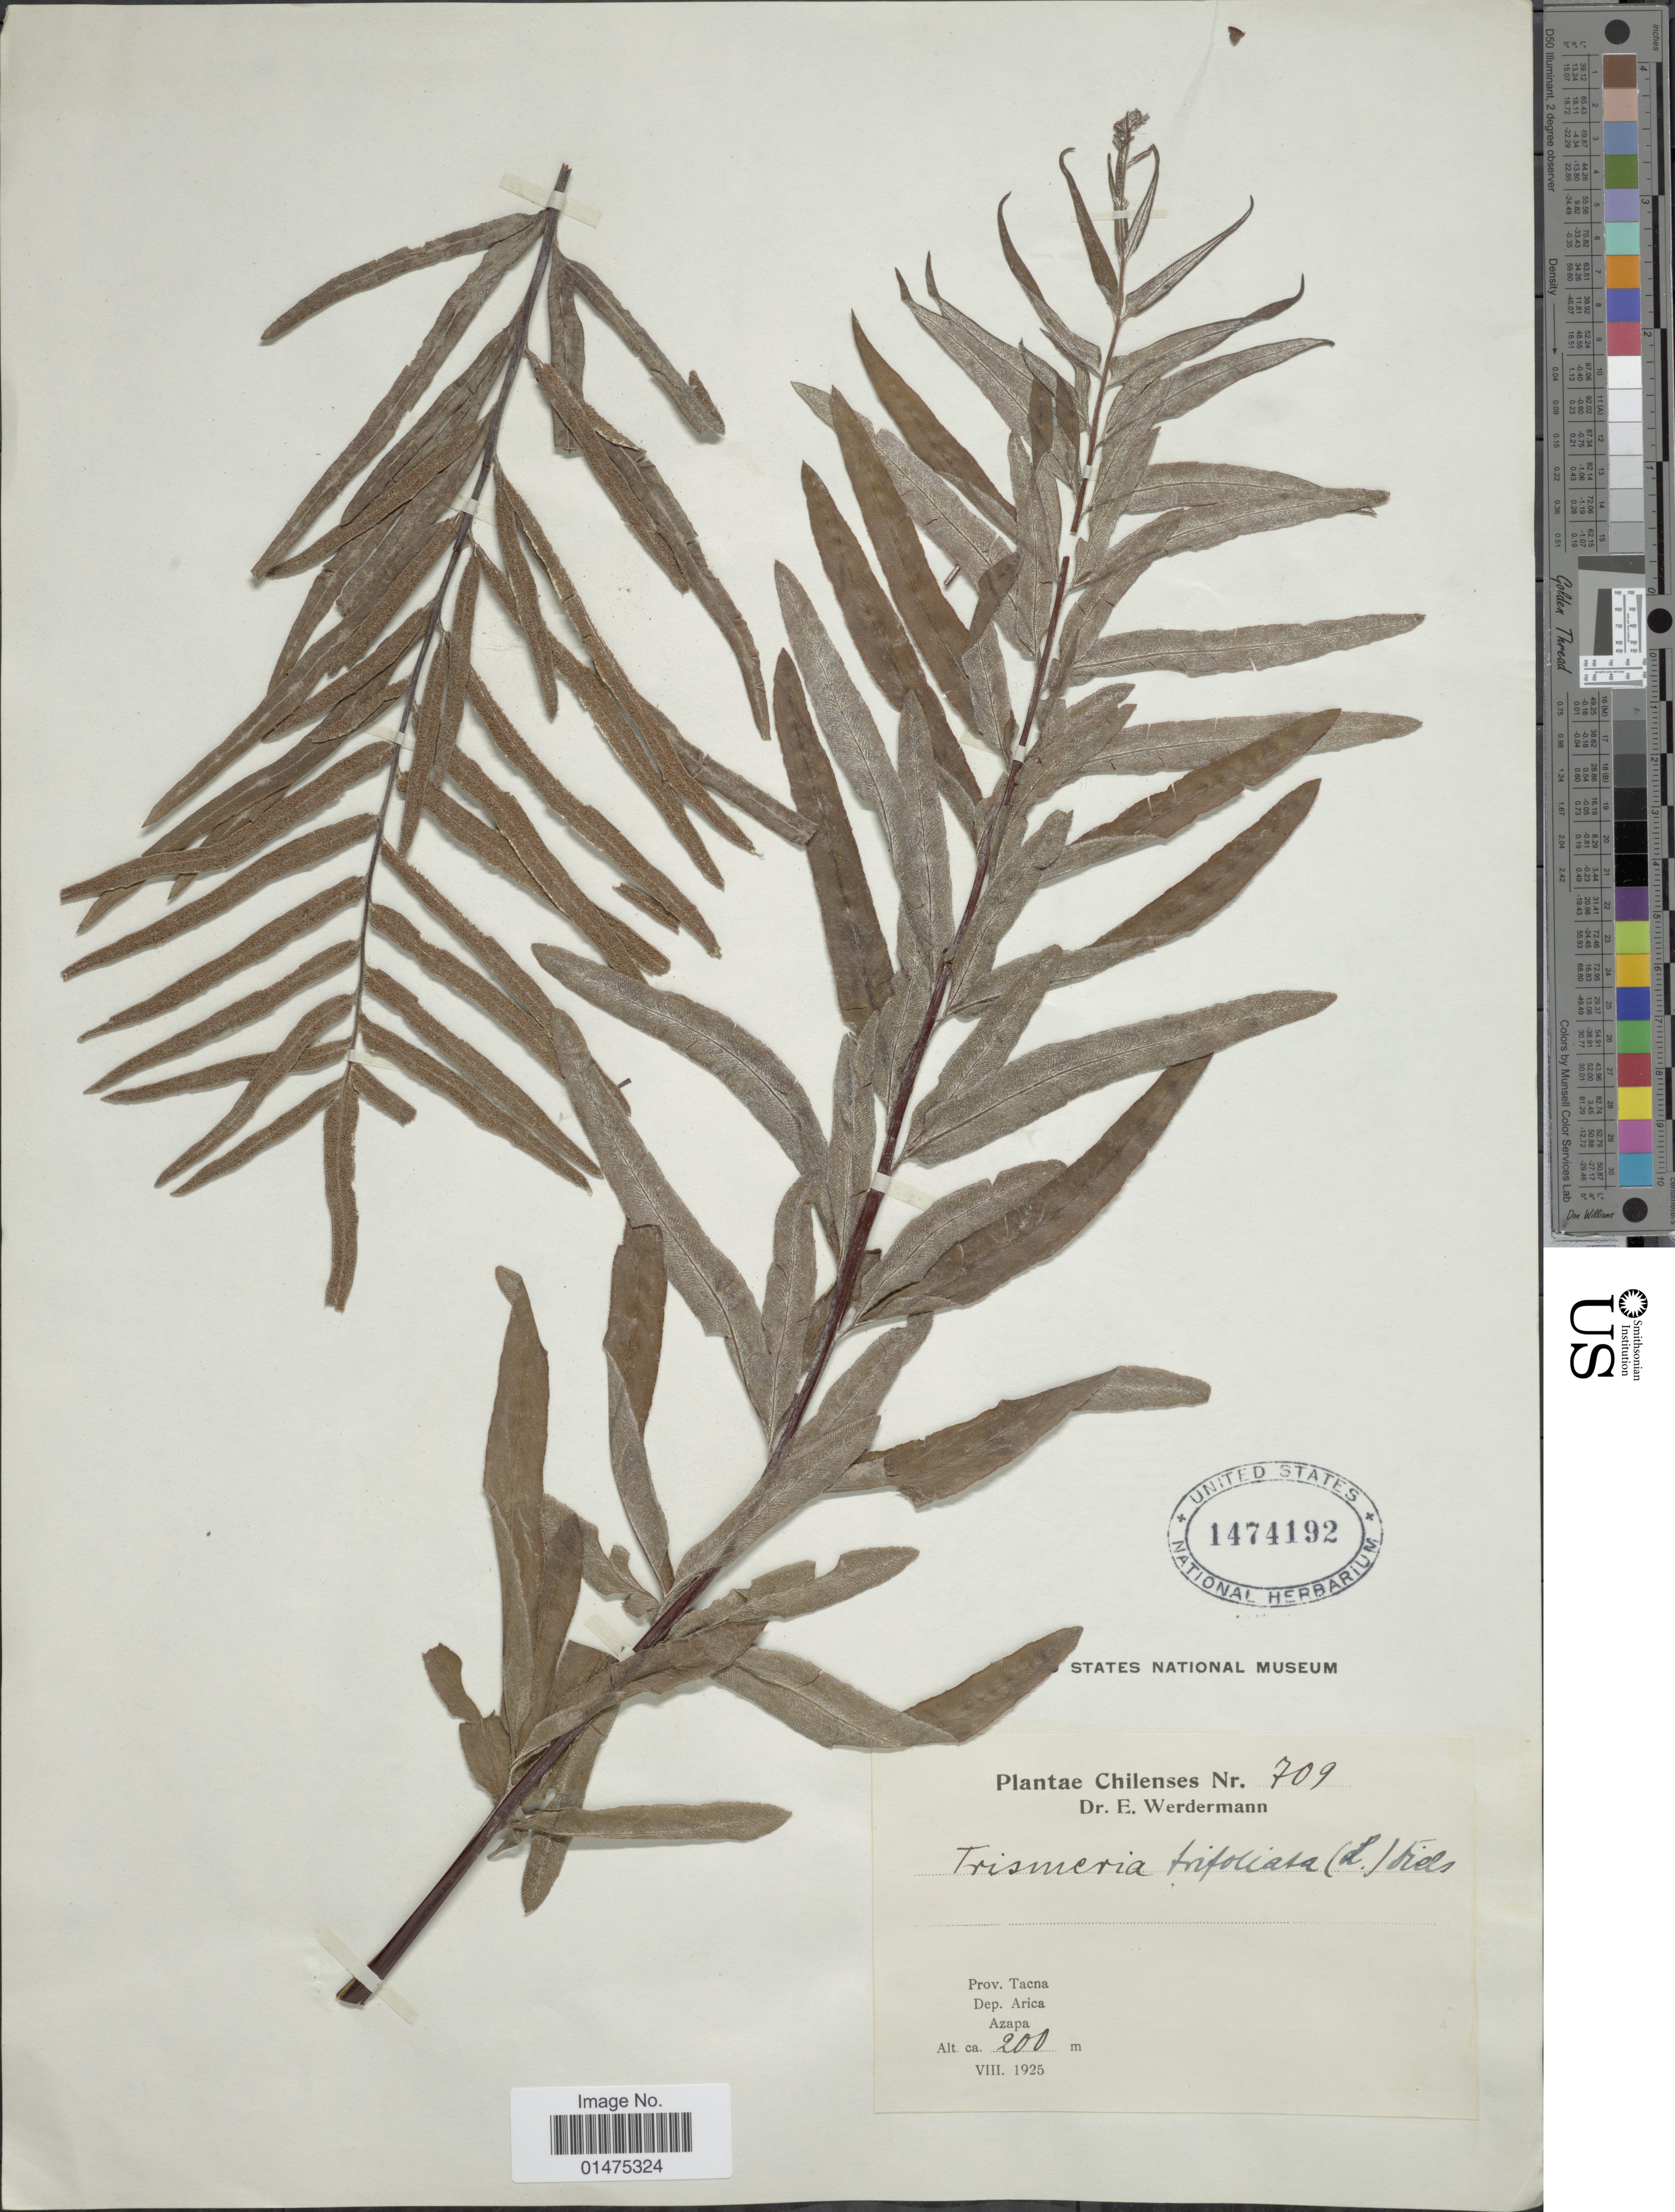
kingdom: Plantae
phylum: Tracheophyta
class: Polypodiopsida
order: Polypodiales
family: Pteridaceae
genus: Pityrogramma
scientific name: Pityrogramma trifoliata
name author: (L.) R.M. Tryon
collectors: E. Werdermann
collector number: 709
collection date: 1925-08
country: Chile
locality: Prov. Tacna, Dep. Arica, Azapa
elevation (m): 200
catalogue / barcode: US 1474192